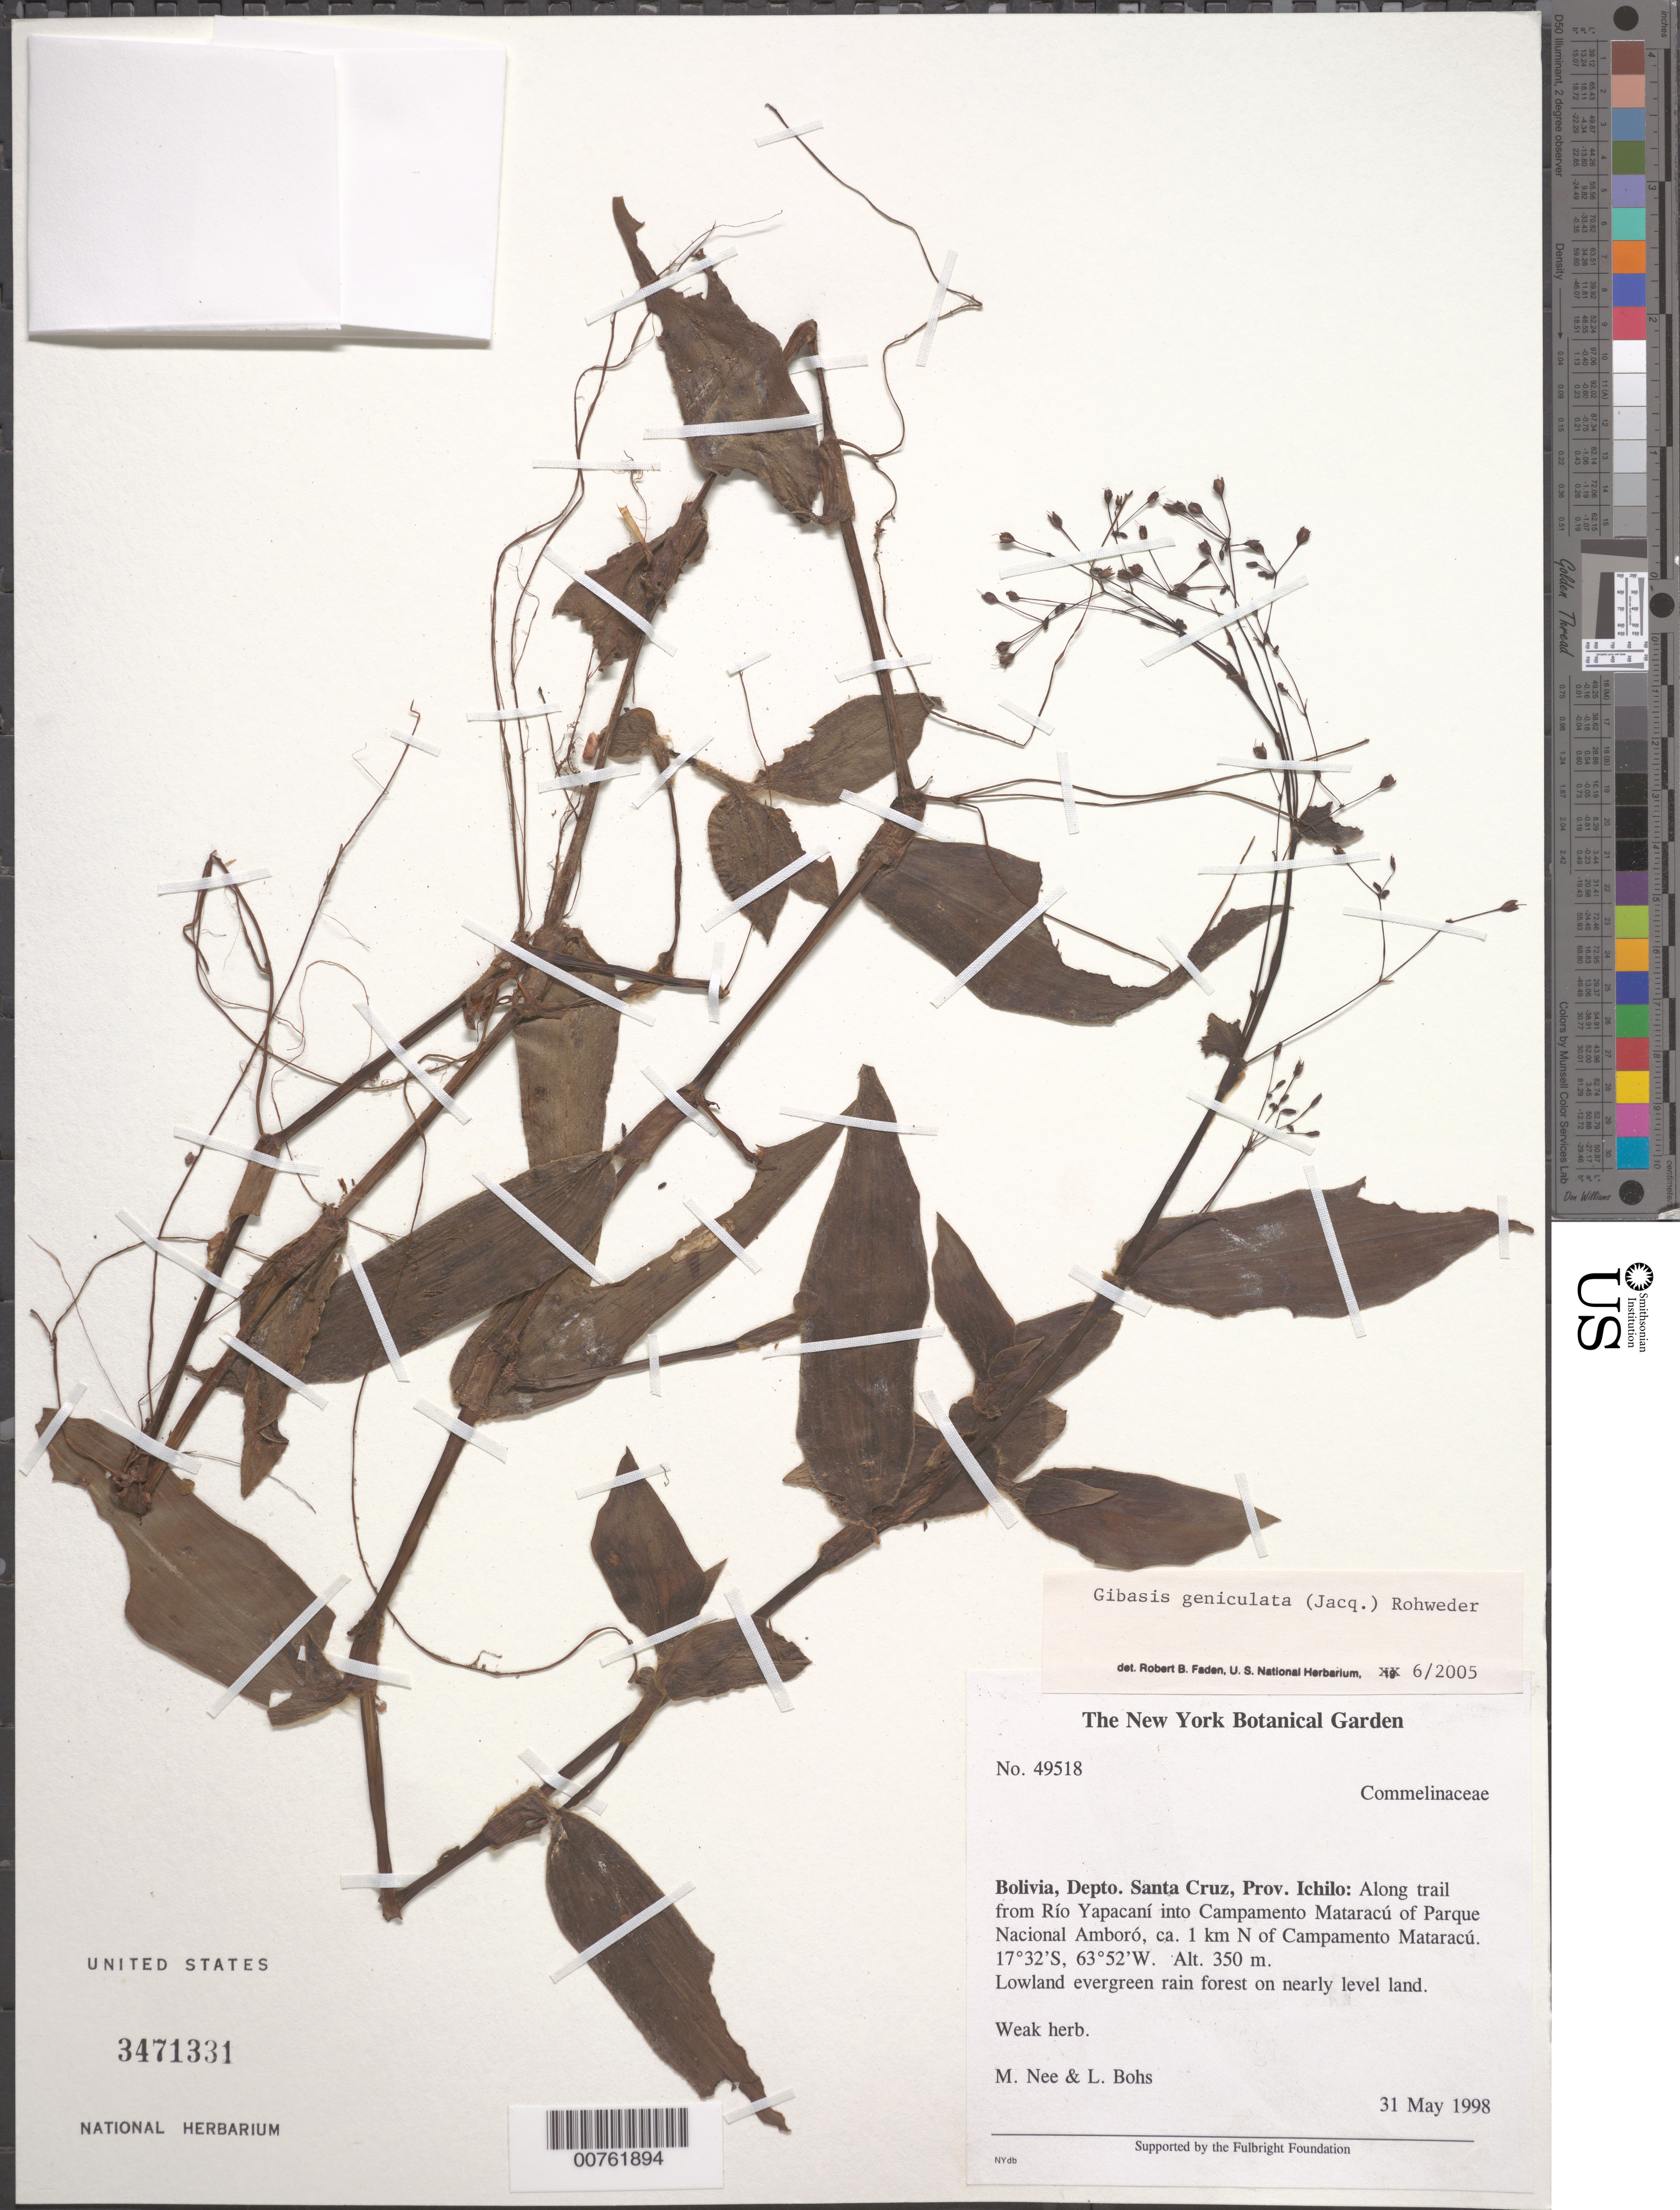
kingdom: Plantae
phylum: Tracheophyta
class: Liliopsida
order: Commelinales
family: Commelinaceae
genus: Gibasis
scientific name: Gibasis geniculata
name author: (Jacq.) Rohweder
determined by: Faden, Robert B., (US), Smithsonian Institution - National Museum of Natural History (UNITED STATES)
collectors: M. Nee & L. A. Bohs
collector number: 49518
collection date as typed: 31 May 1998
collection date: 1998-05-31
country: Bolivia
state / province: Santa Cruz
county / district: Ichilo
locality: Along Trail from Rio Yapacani into Campamento Mataracu of Parque Nacional Amboro, ca. 1 km N of Campamento Mataracu.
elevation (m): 350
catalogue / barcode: US 3471331